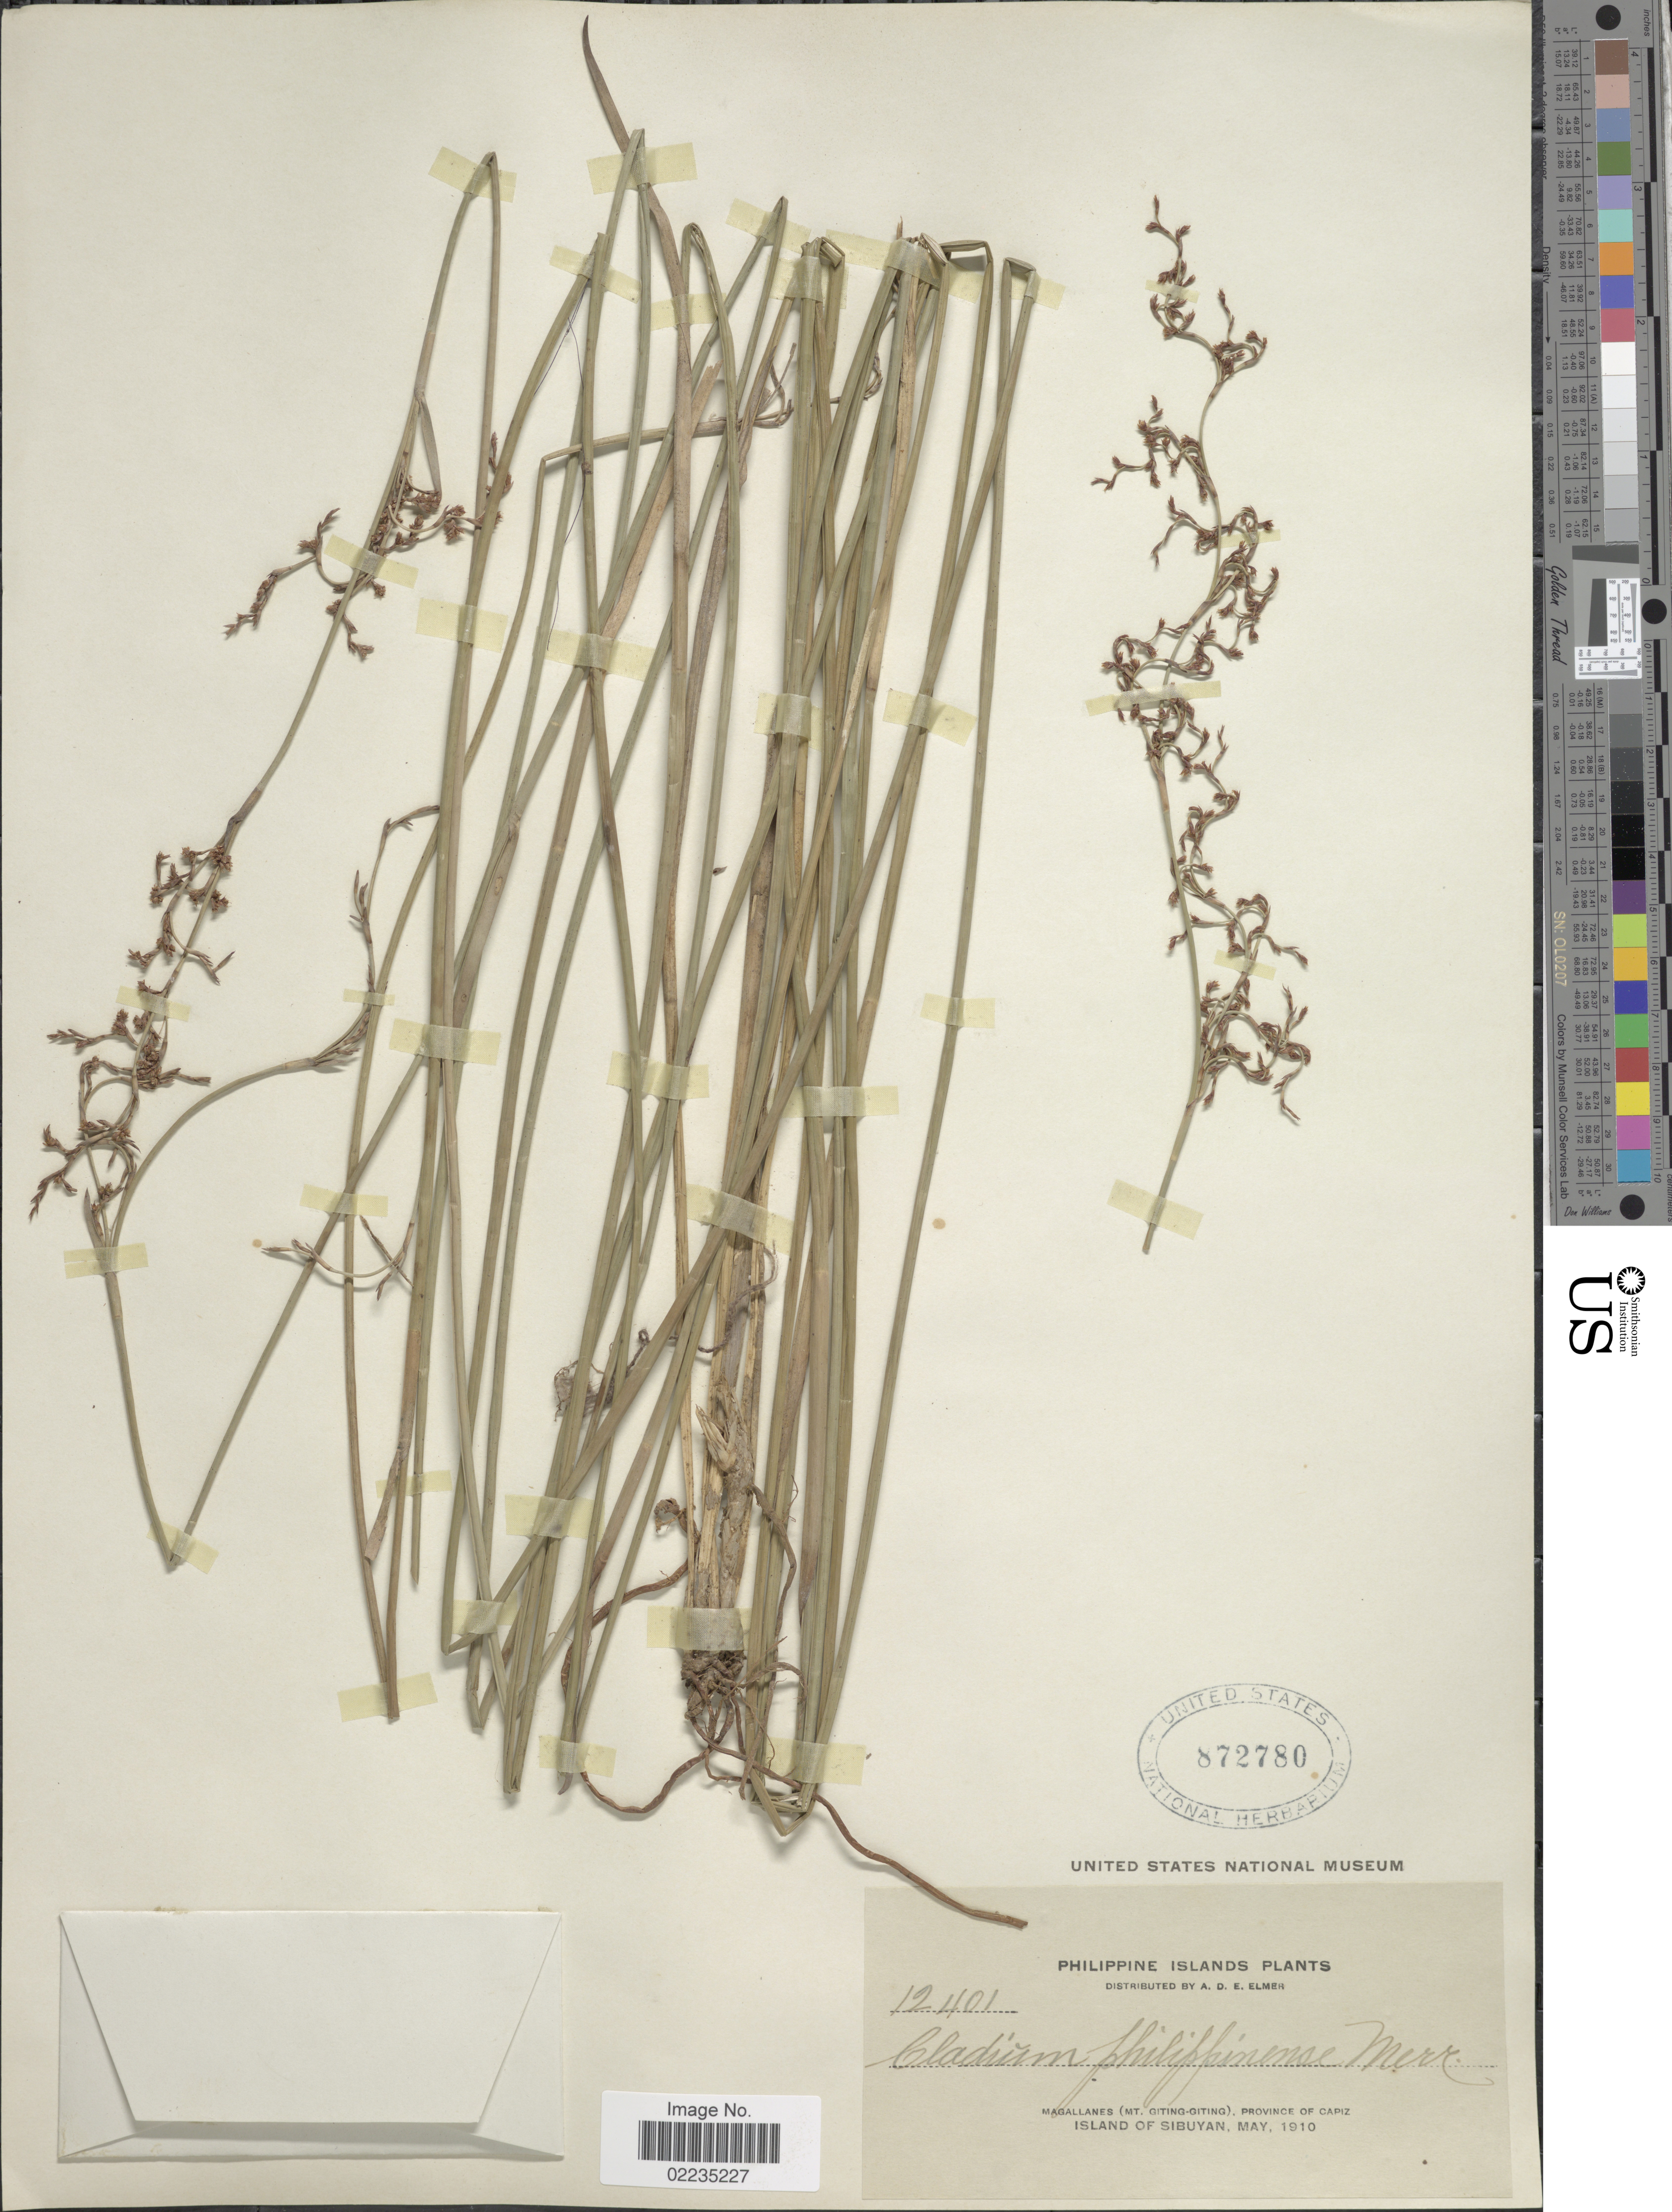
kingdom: Plantae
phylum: Tracheophyta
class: Liliopsida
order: Poales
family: Cyperaceae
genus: Machaerina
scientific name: Machaerina disticha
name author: (C.B. Clarke) T. Koyama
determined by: Strong, Mark T., (BOT), Smithsonian Institution - National Museum of Natural History (UNITED STATES)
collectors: A. D. E. Elmer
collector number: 12401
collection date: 1910-05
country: Philippines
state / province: Western Visayas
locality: Magallanes (Mt. Giting-Giting), Province of Capiz, Island of Sibuyan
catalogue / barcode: US 872780